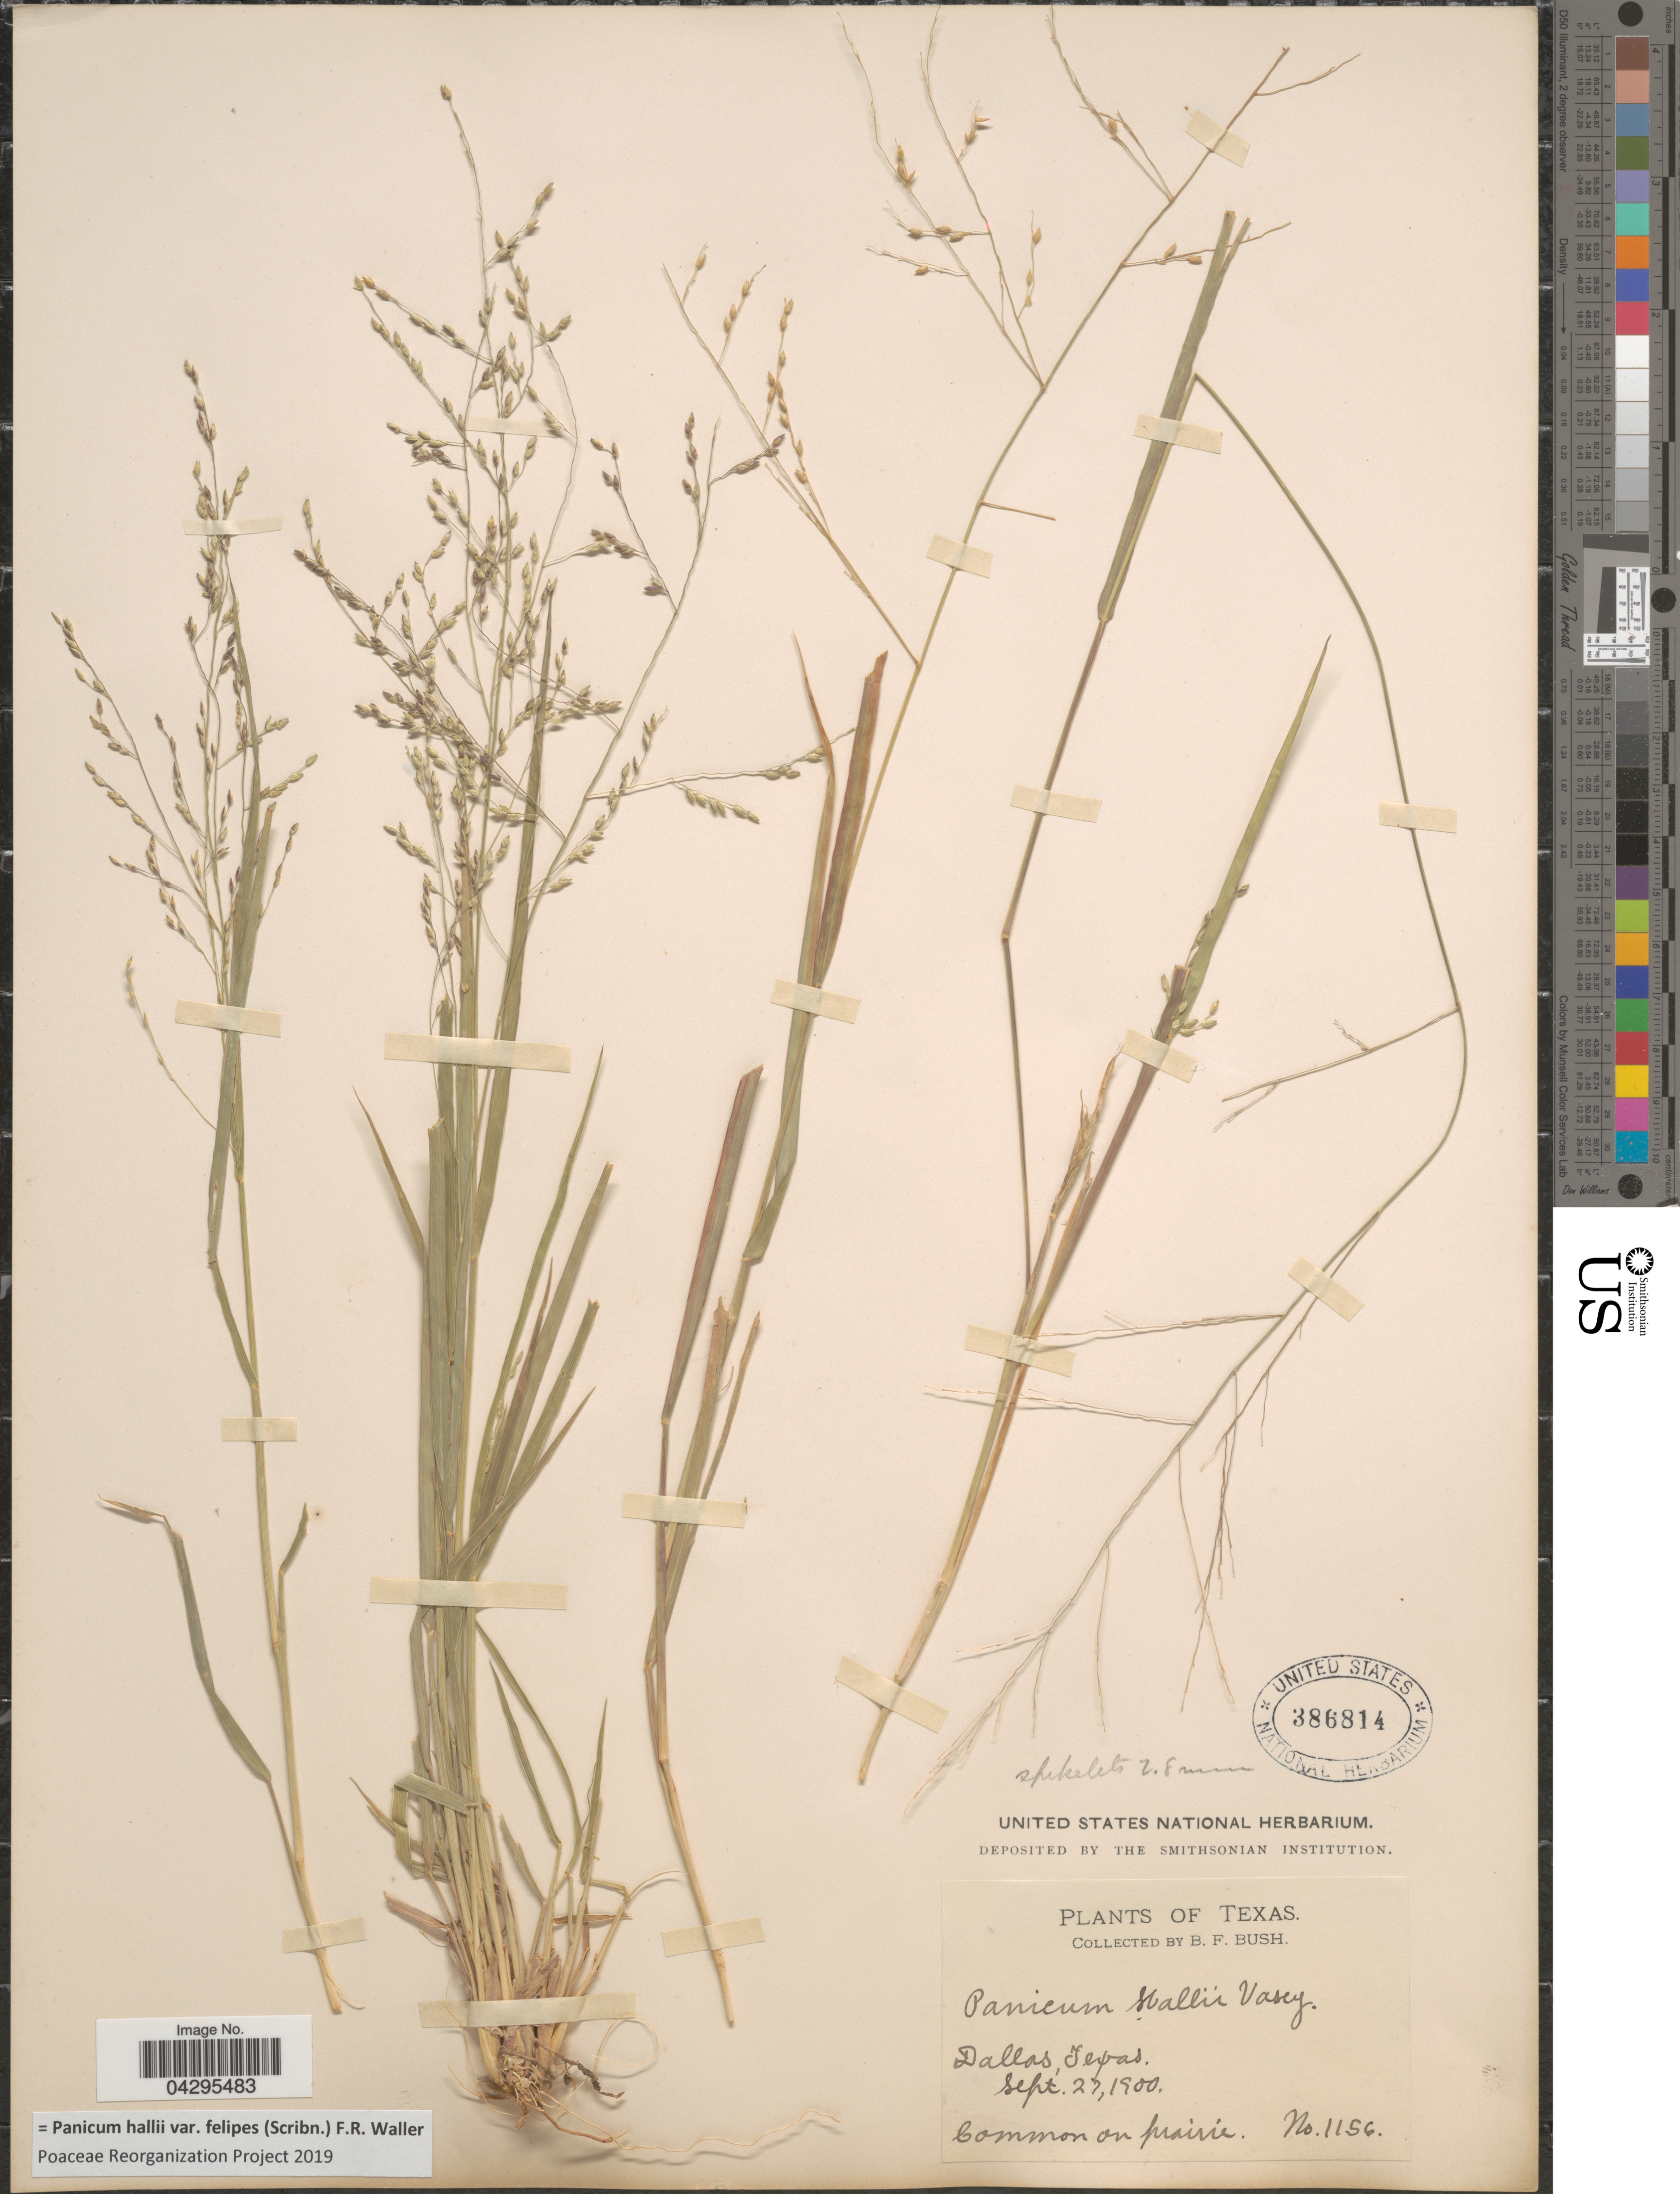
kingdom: Plantae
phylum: Tracheophyta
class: Liliopsida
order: Poales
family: Poaceae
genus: Panicum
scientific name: Panicum hallii var. felipes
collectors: B. F. Bush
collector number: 1156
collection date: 1900-09-27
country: United States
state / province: Texas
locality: Dallas.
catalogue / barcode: US 386814